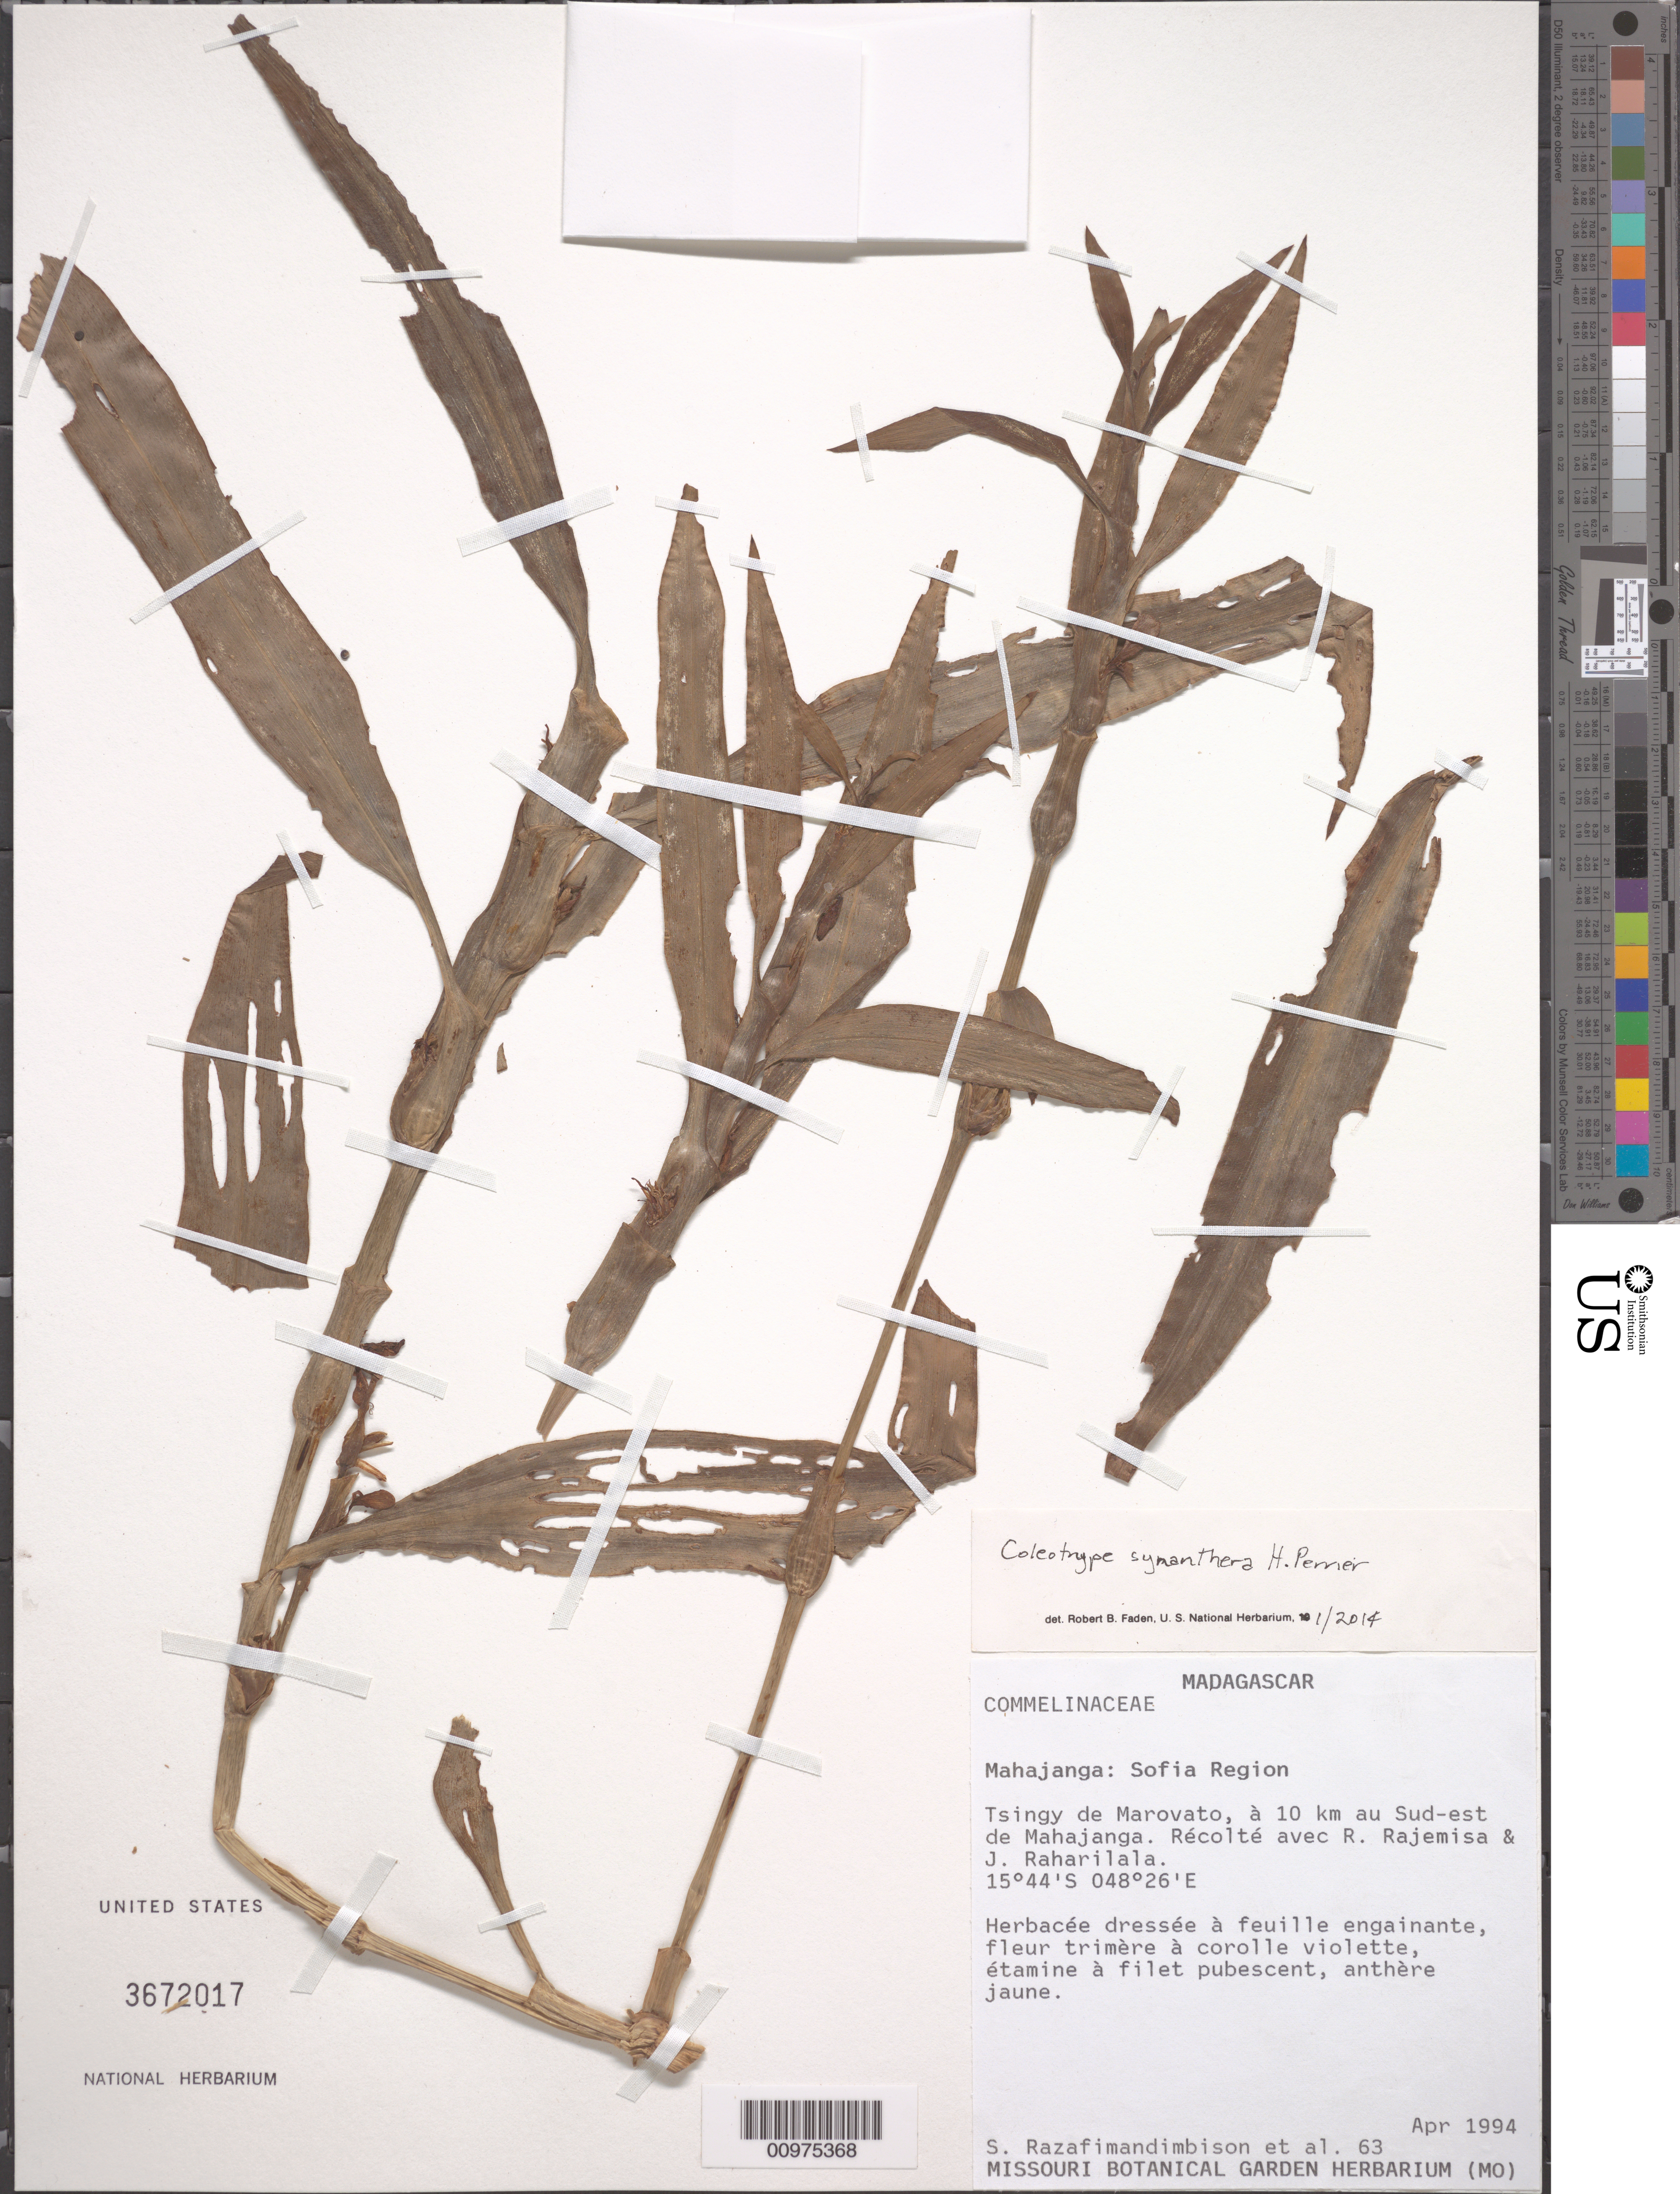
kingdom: Plantae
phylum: Tracheophyta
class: Liliopsida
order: Commelinales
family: Commelinaceae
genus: Coleotrype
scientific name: Coleotrype synanthera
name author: H. Perrier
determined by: Faden, Robert B., (US), Smithsonian Institution - National Museum of Natural History (UNITED STATES)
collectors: S. G. Razafimandimbison et al.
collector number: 63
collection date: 1994-04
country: Madagascar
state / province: Sofia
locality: Tsingy de Marovato, à 10 km au Sud-est de Mahajanga. Récolté avec R. Rajemisa & J. Raharilala.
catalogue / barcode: US 3672017